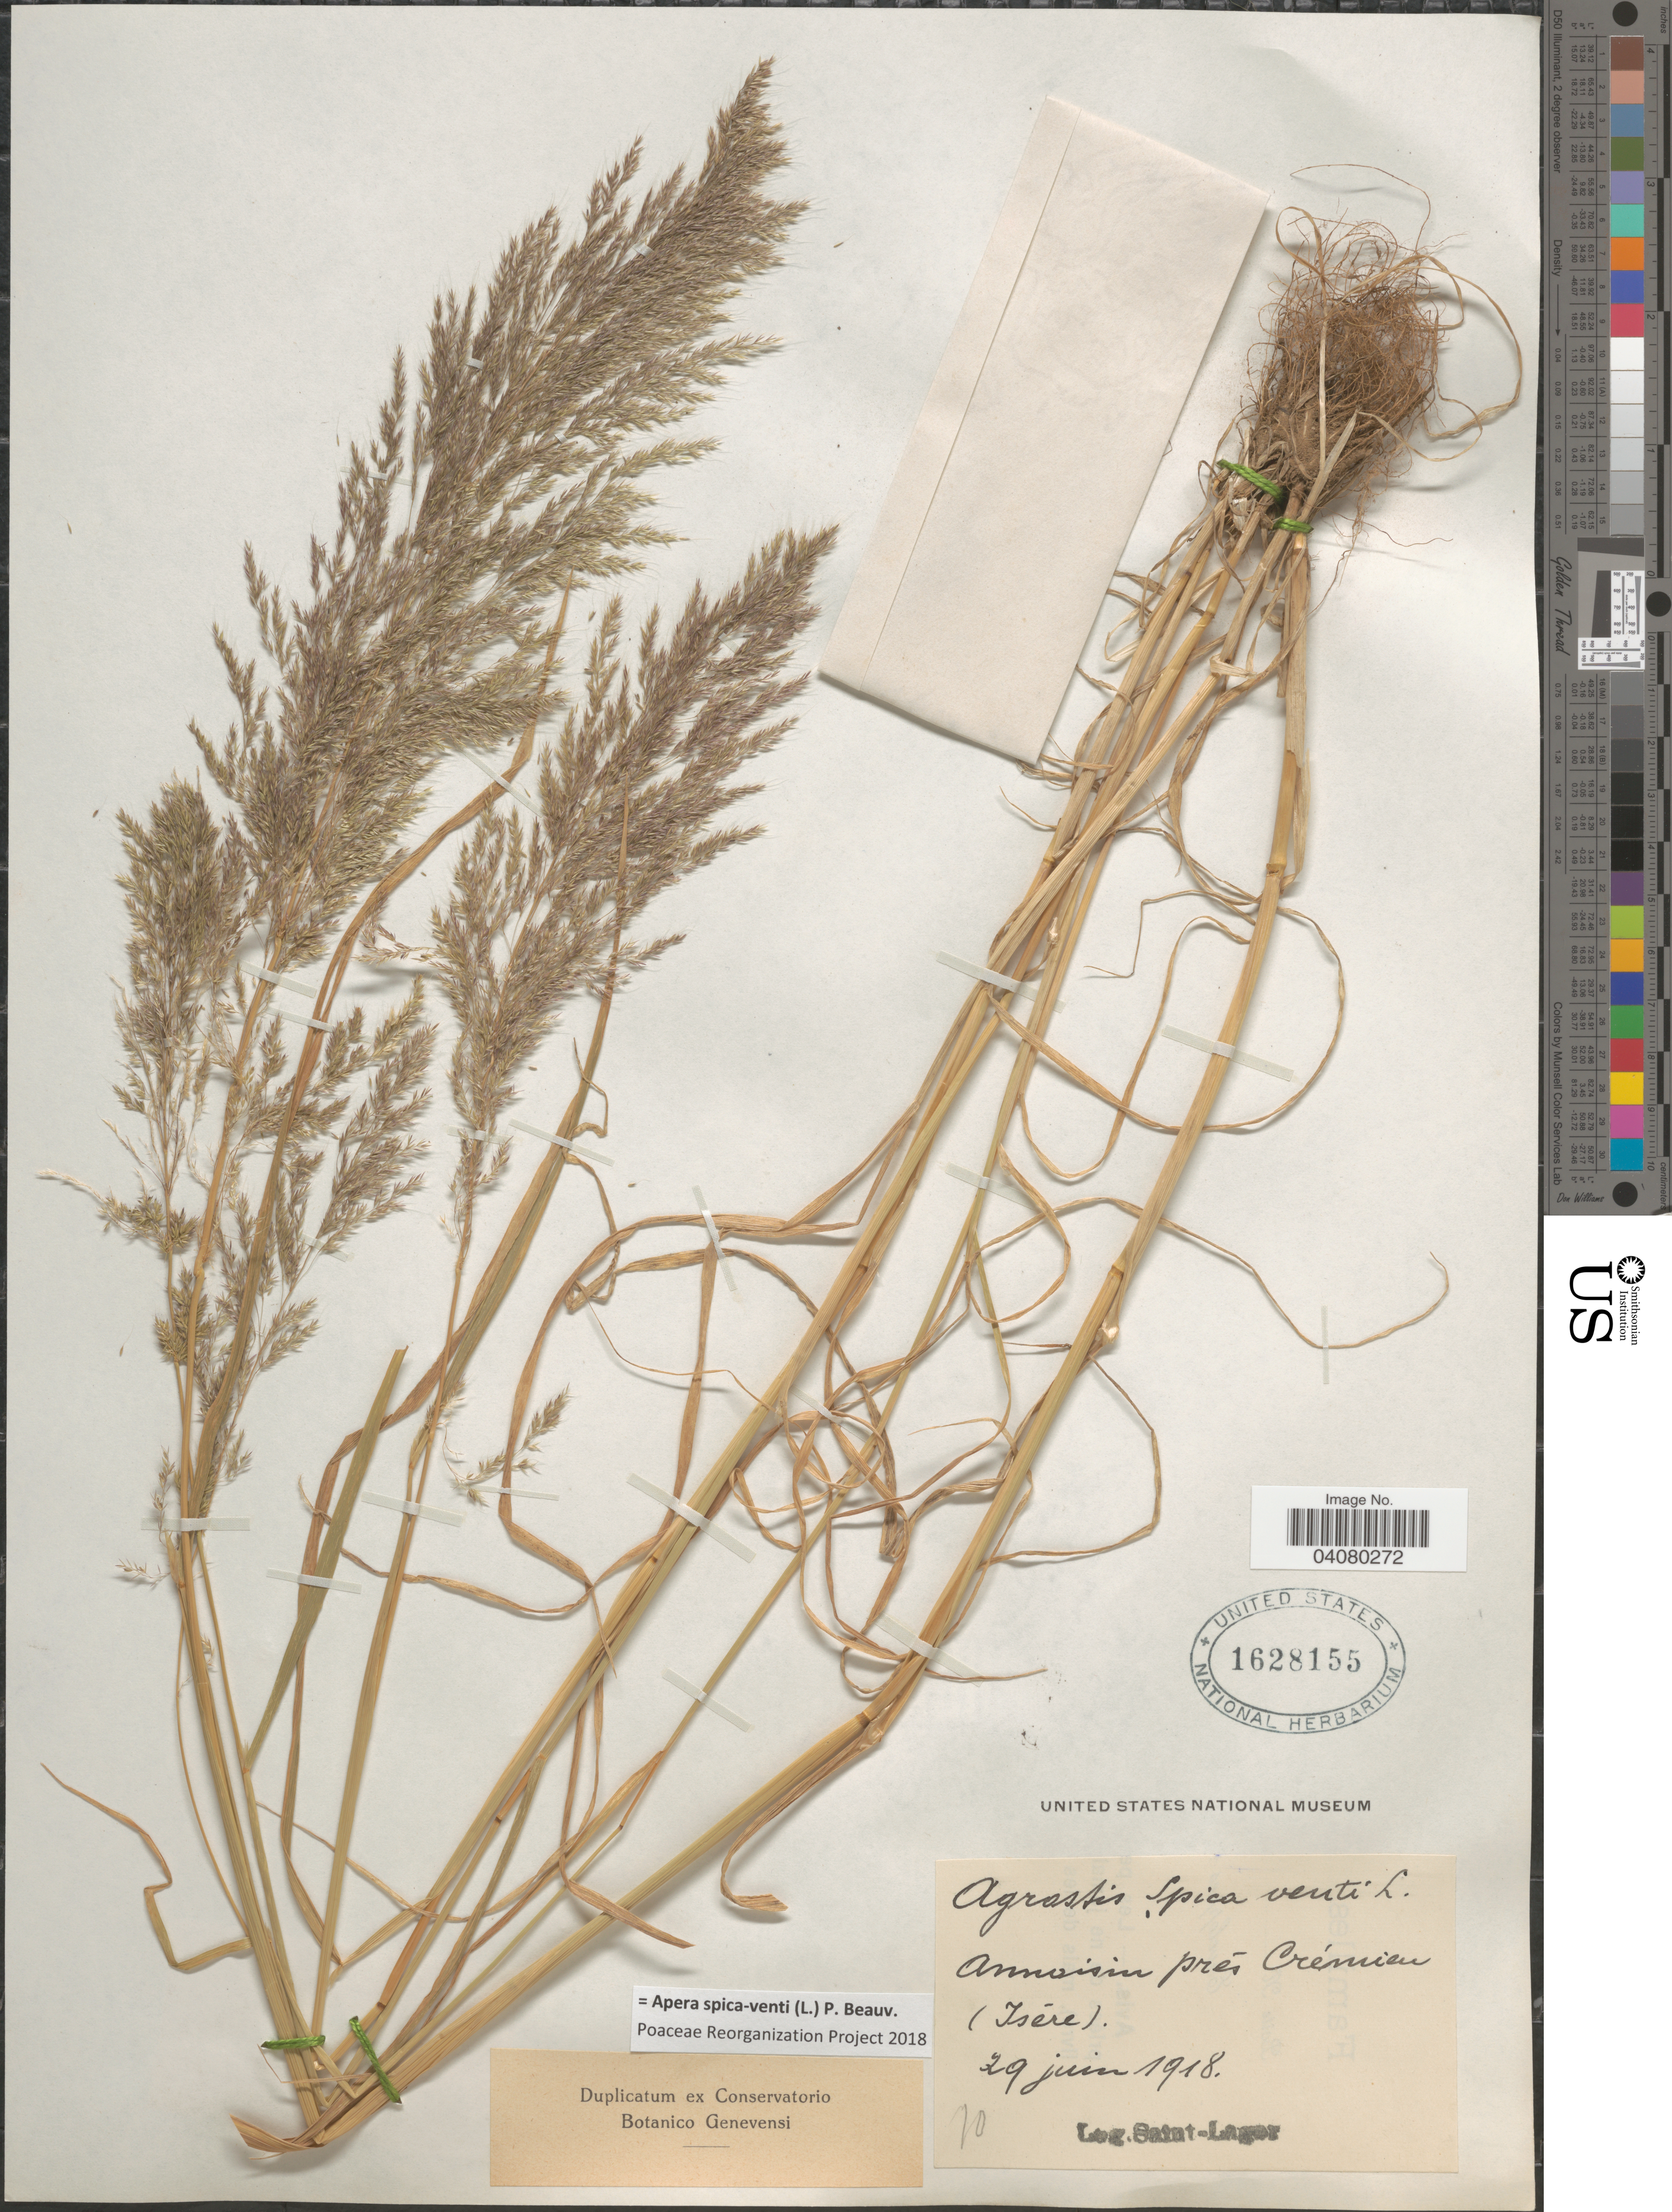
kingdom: Plantae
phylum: Tracheophyta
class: Liliopsida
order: Poales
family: Poaceae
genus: Apera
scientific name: Apera spica-venti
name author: (L.) P. Beauv.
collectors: Saint-Lager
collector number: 10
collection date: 1918-06-29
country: France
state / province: Auvergne-Rhône-Alpes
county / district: Isère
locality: Annoisin près Crémieu (Isère).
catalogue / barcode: US 1628155